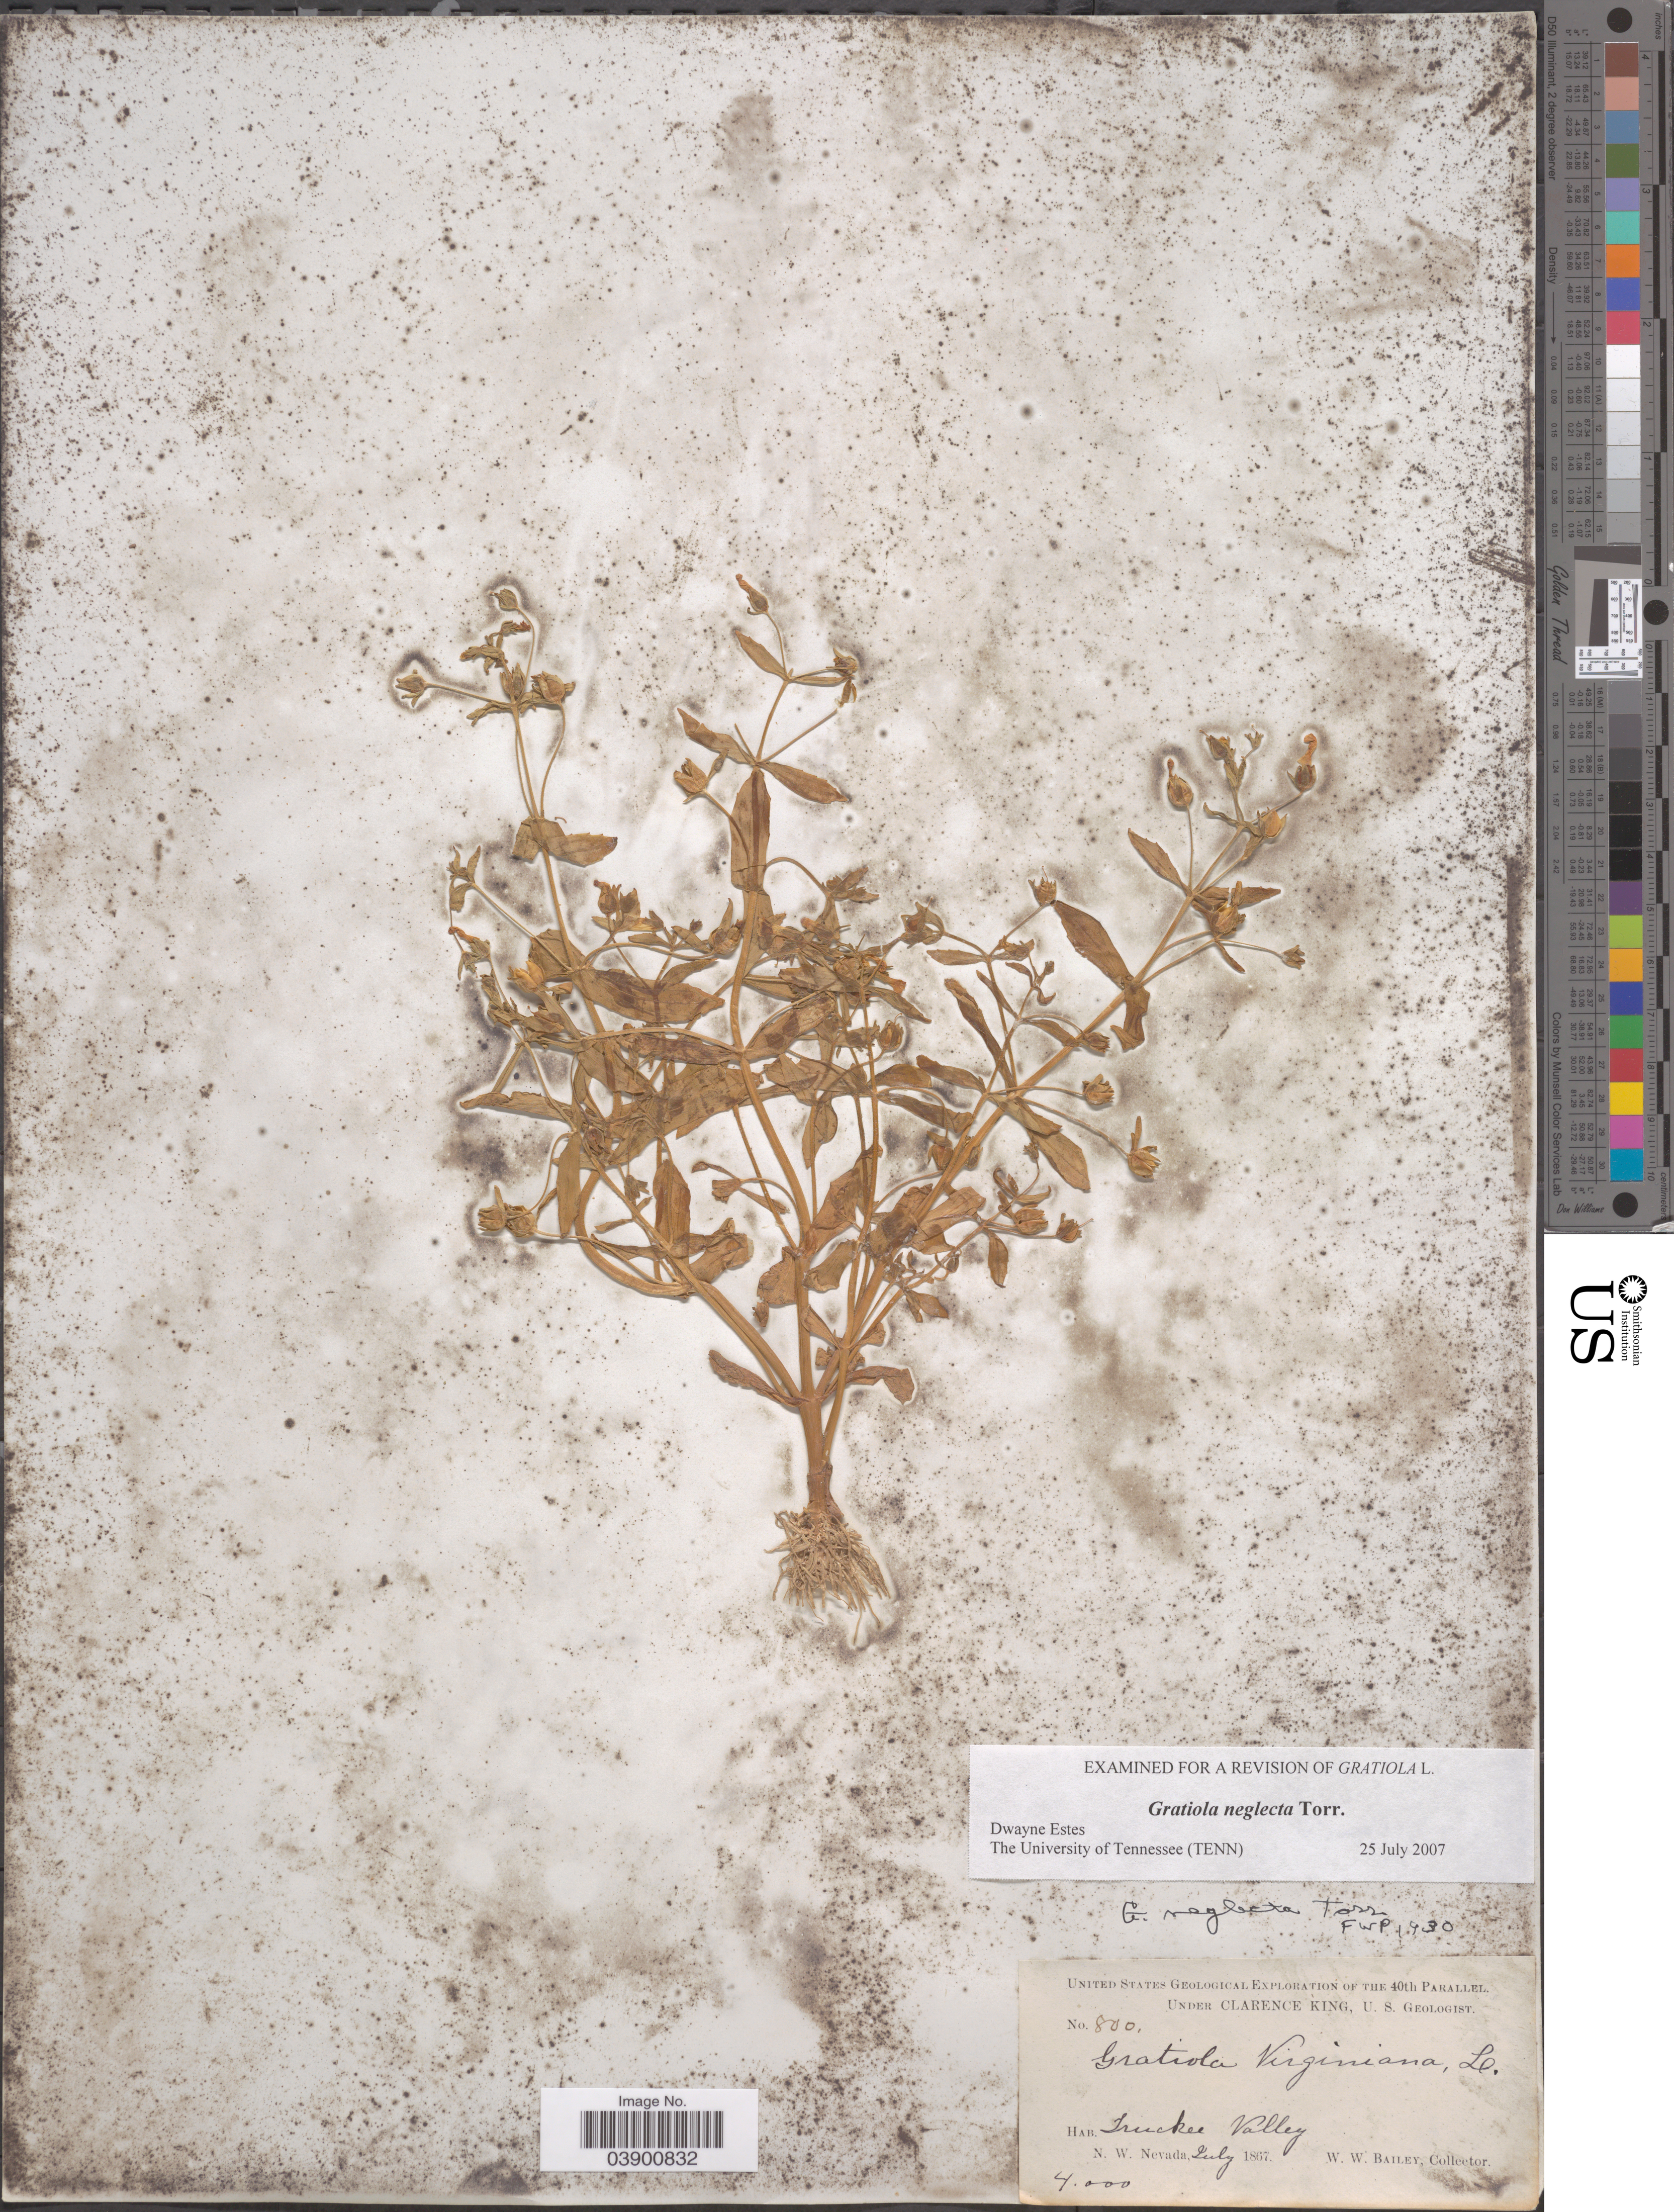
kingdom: Plantae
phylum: Tracheophyta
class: Magnoliopsida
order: Lamiales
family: Plantaginaceae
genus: Gratiola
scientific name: Gratiola neglecta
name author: Torr.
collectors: W. W. Bailey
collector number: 800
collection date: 1867-07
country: United States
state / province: Nevada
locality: Truckee Valley. N. W. Nevada.